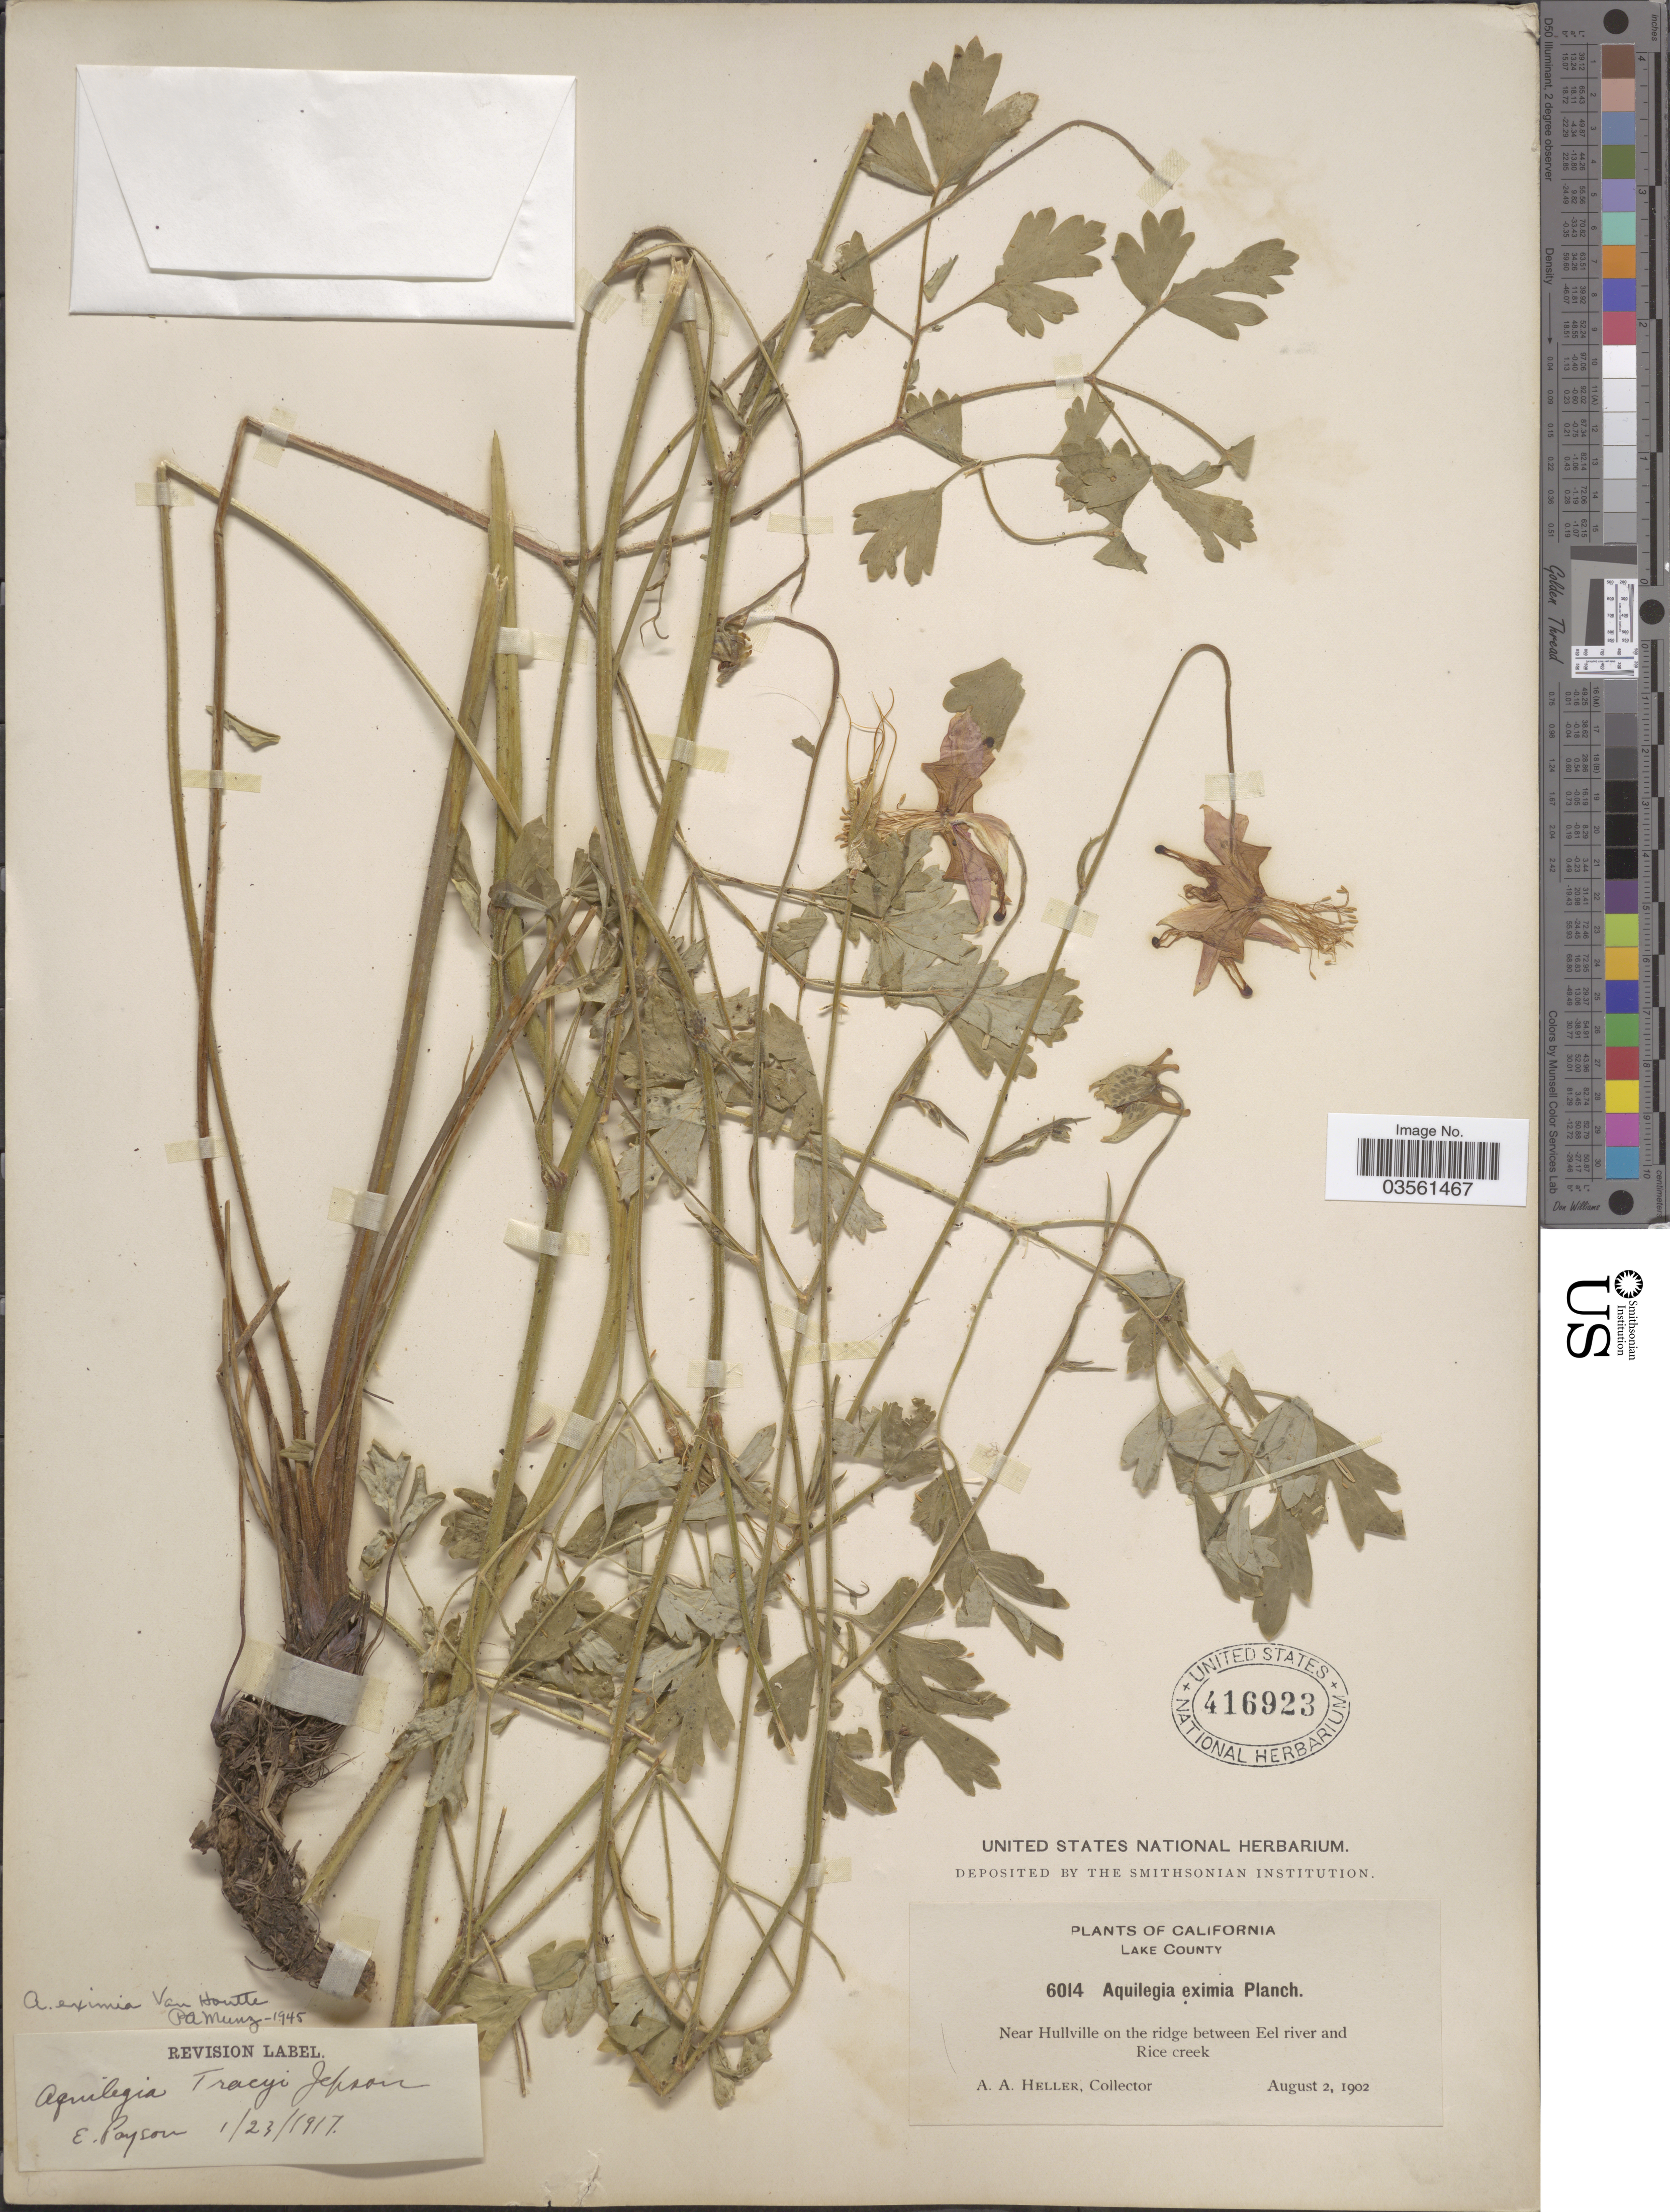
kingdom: Plantae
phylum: Tracheophyta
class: Magnoliopsida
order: Ranunculales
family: Ranunculaceae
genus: Aquilegia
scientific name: Aquilegia eximia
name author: Van Houtte & Planch.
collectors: A. A. Heller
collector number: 6014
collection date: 1902-08-02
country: United States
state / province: California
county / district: Lake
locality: Lake County. Near Hullville on the ridge between Eel river and Rice creek.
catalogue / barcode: US 416923